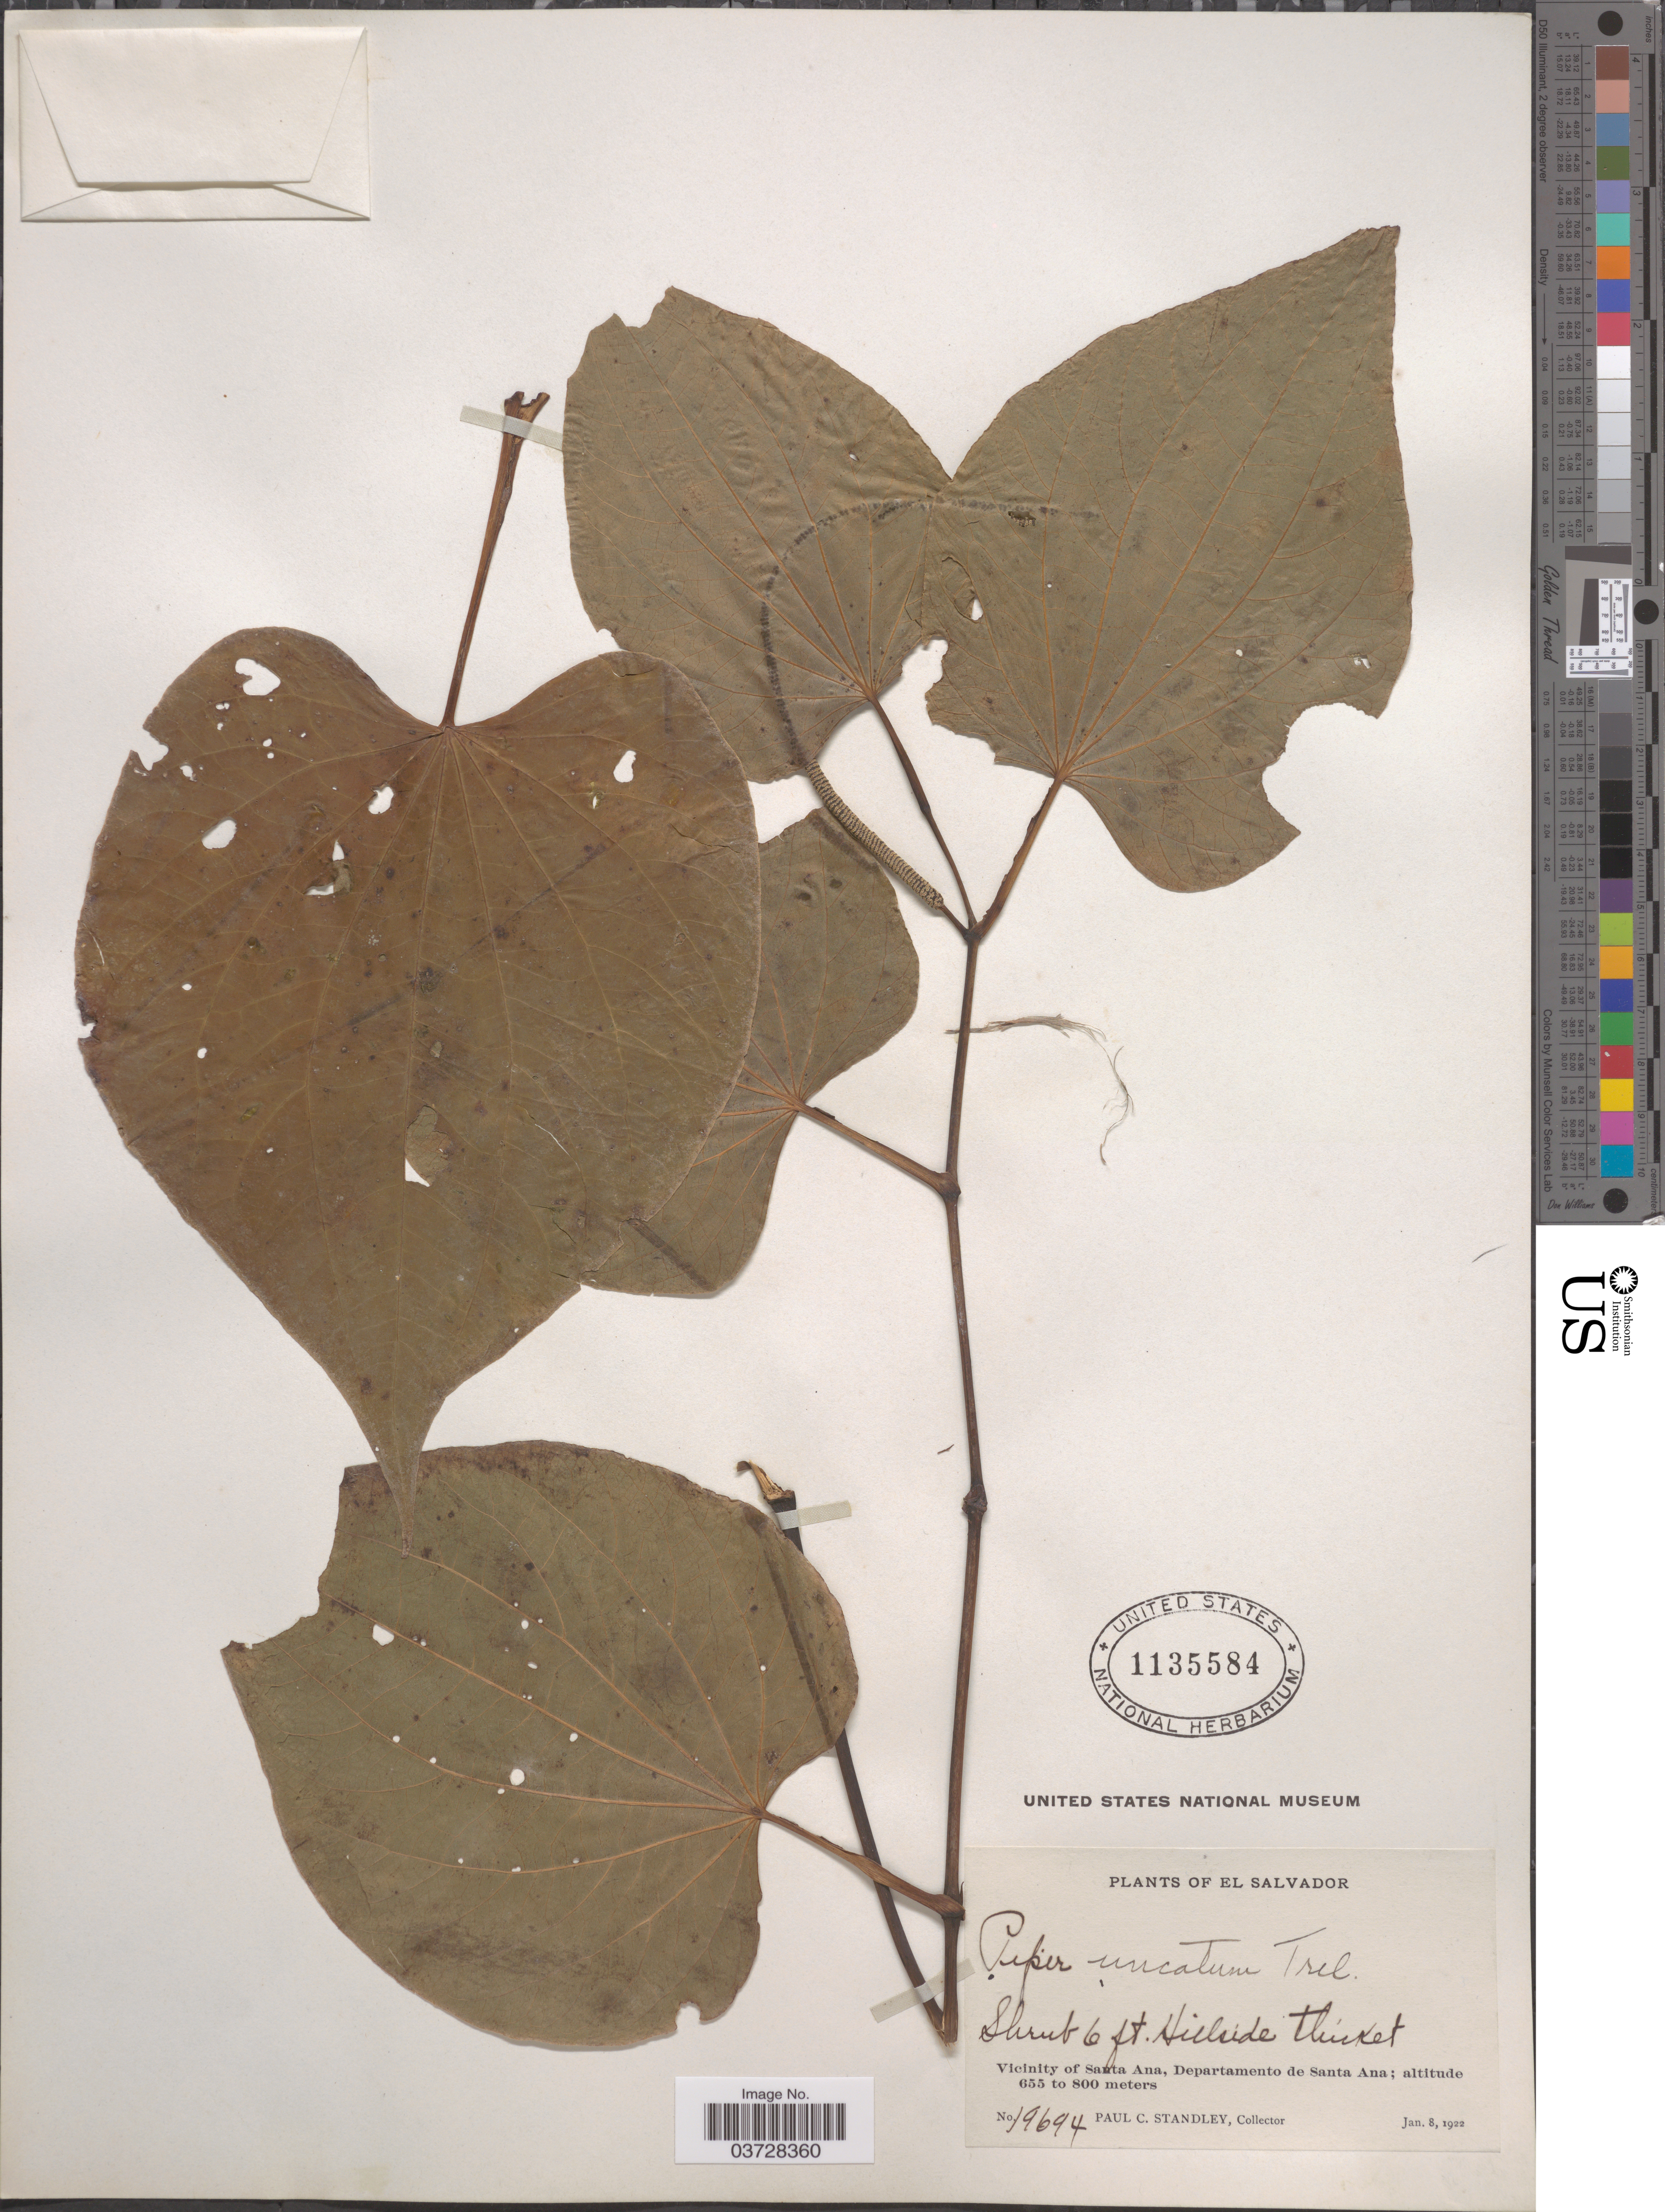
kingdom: Plantae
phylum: Tracheophyta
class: Magnoliopsida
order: Piperales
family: Piperaceae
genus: Piper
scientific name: Piper marginatum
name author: Jacq.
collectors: P. C. Standley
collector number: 19694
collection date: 1922-01-08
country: El Salvador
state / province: Santa Ana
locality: Vicinity of Santa Ana, Departamento de Santa Ana.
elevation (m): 655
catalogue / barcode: US 1135584